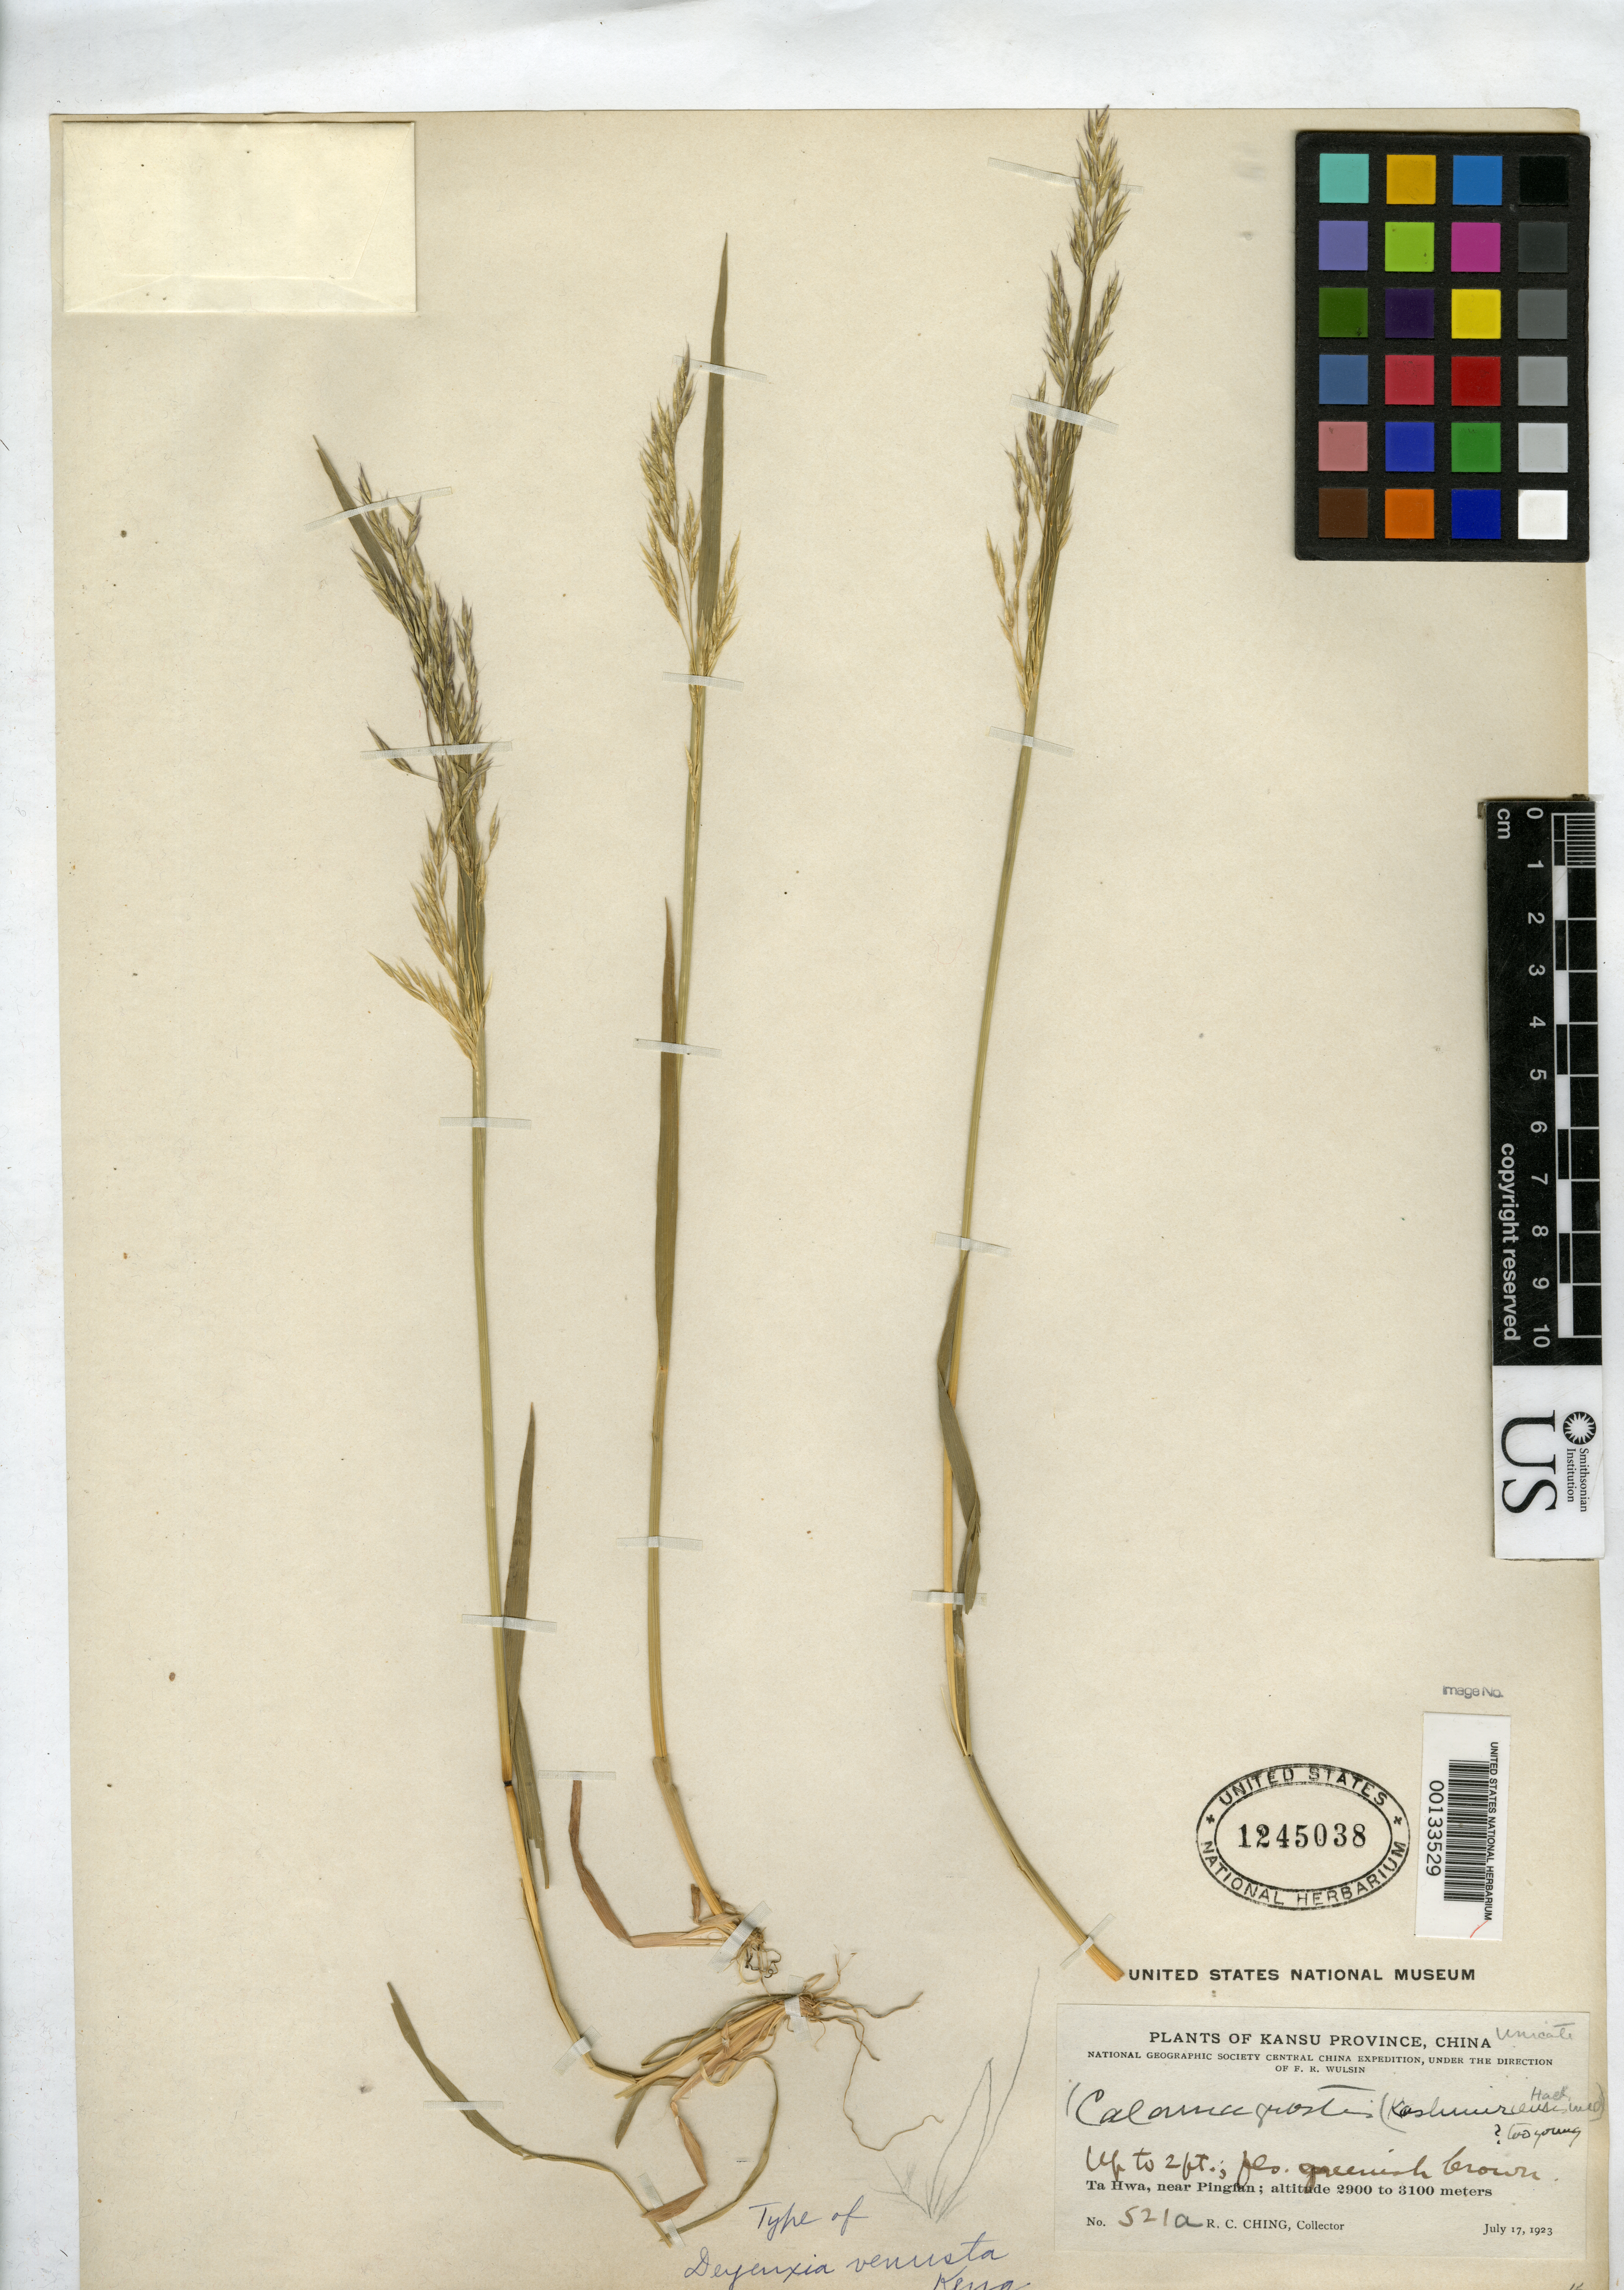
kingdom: Plantae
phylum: Tracheophyta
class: Liliopsida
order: Poales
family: Poaceae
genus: Deyeuxia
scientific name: Deyeuxia venusta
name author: Keng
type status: Holotype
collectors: R. C. Ching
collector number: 521a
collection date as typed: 17 Jul 1923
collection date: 1923-07-17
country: China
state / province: Gansu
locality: Ta Hwa, near Pingfan.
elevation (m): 2900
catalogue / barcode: US 1245038